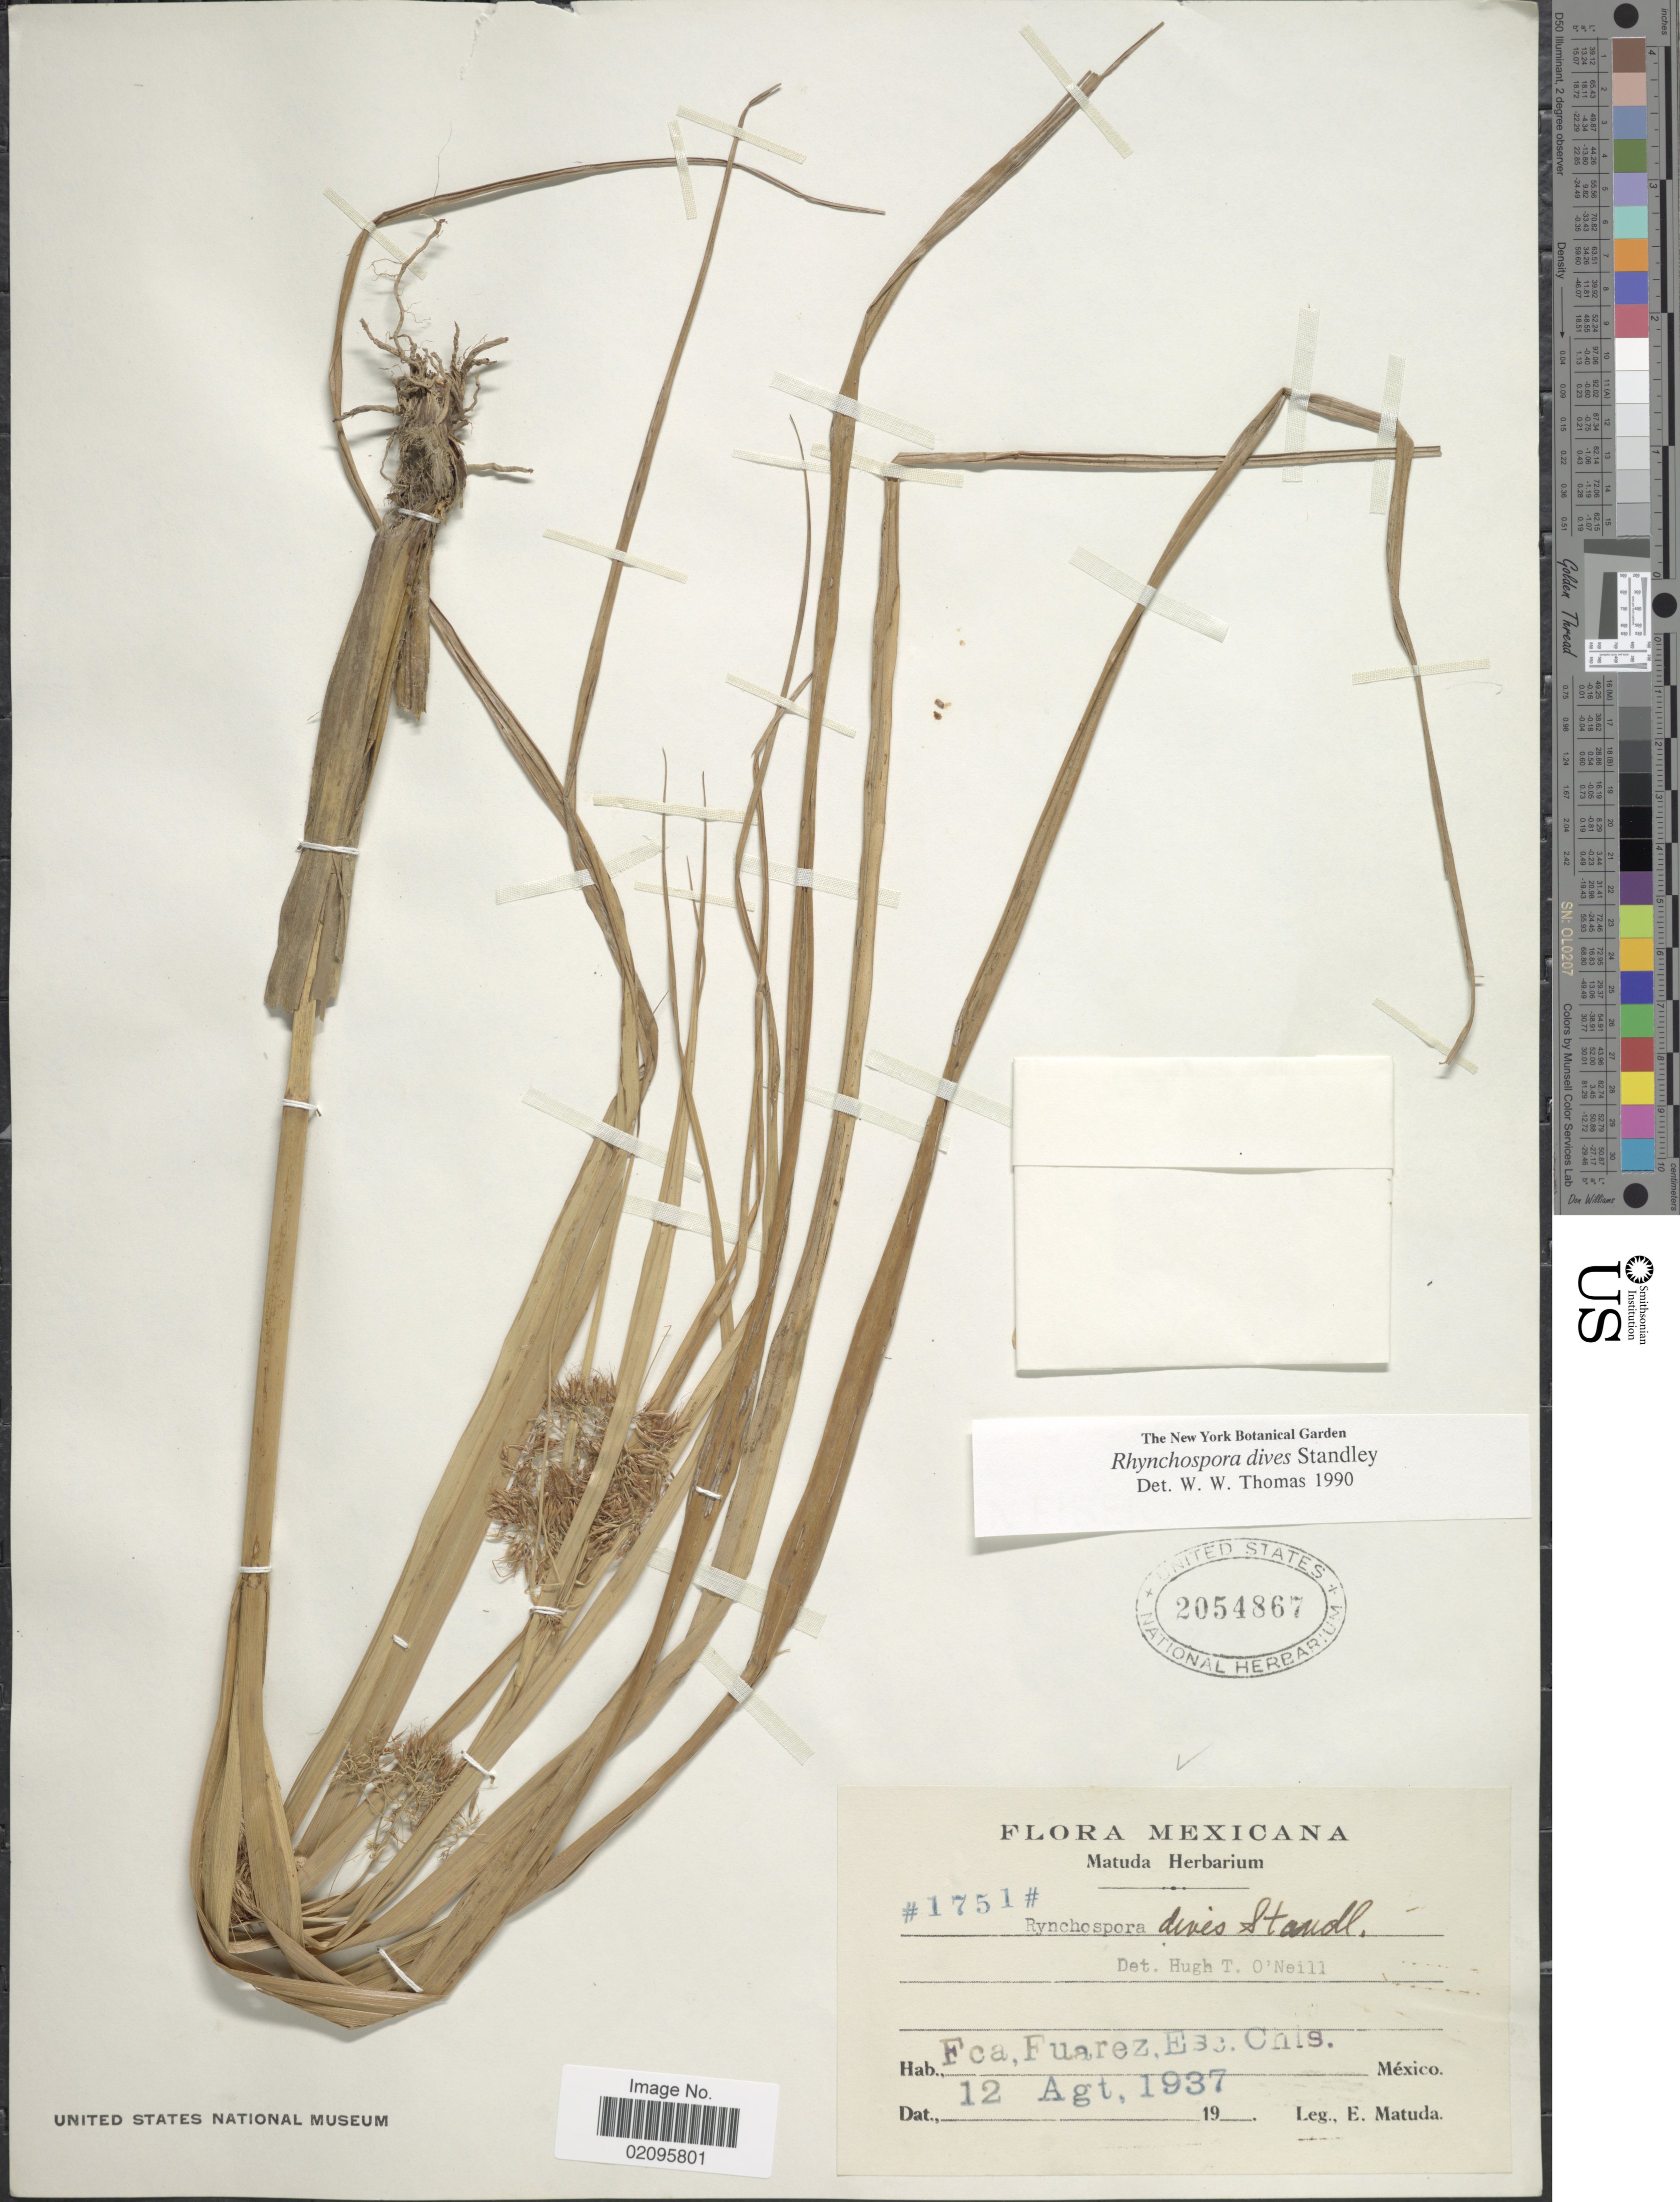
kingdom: Plantae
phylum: Tracheophyta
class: Liliopsida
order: Poales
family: Cyperaceae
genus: Rhynchospora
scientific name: Rhynchospora dives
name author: Standl.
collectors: E. Matuda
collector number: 1751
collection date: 1937-08-12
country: Mexico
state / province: Chiapas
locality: Fca, Fuarez, Esc. Chis.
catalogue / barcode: US 2054867